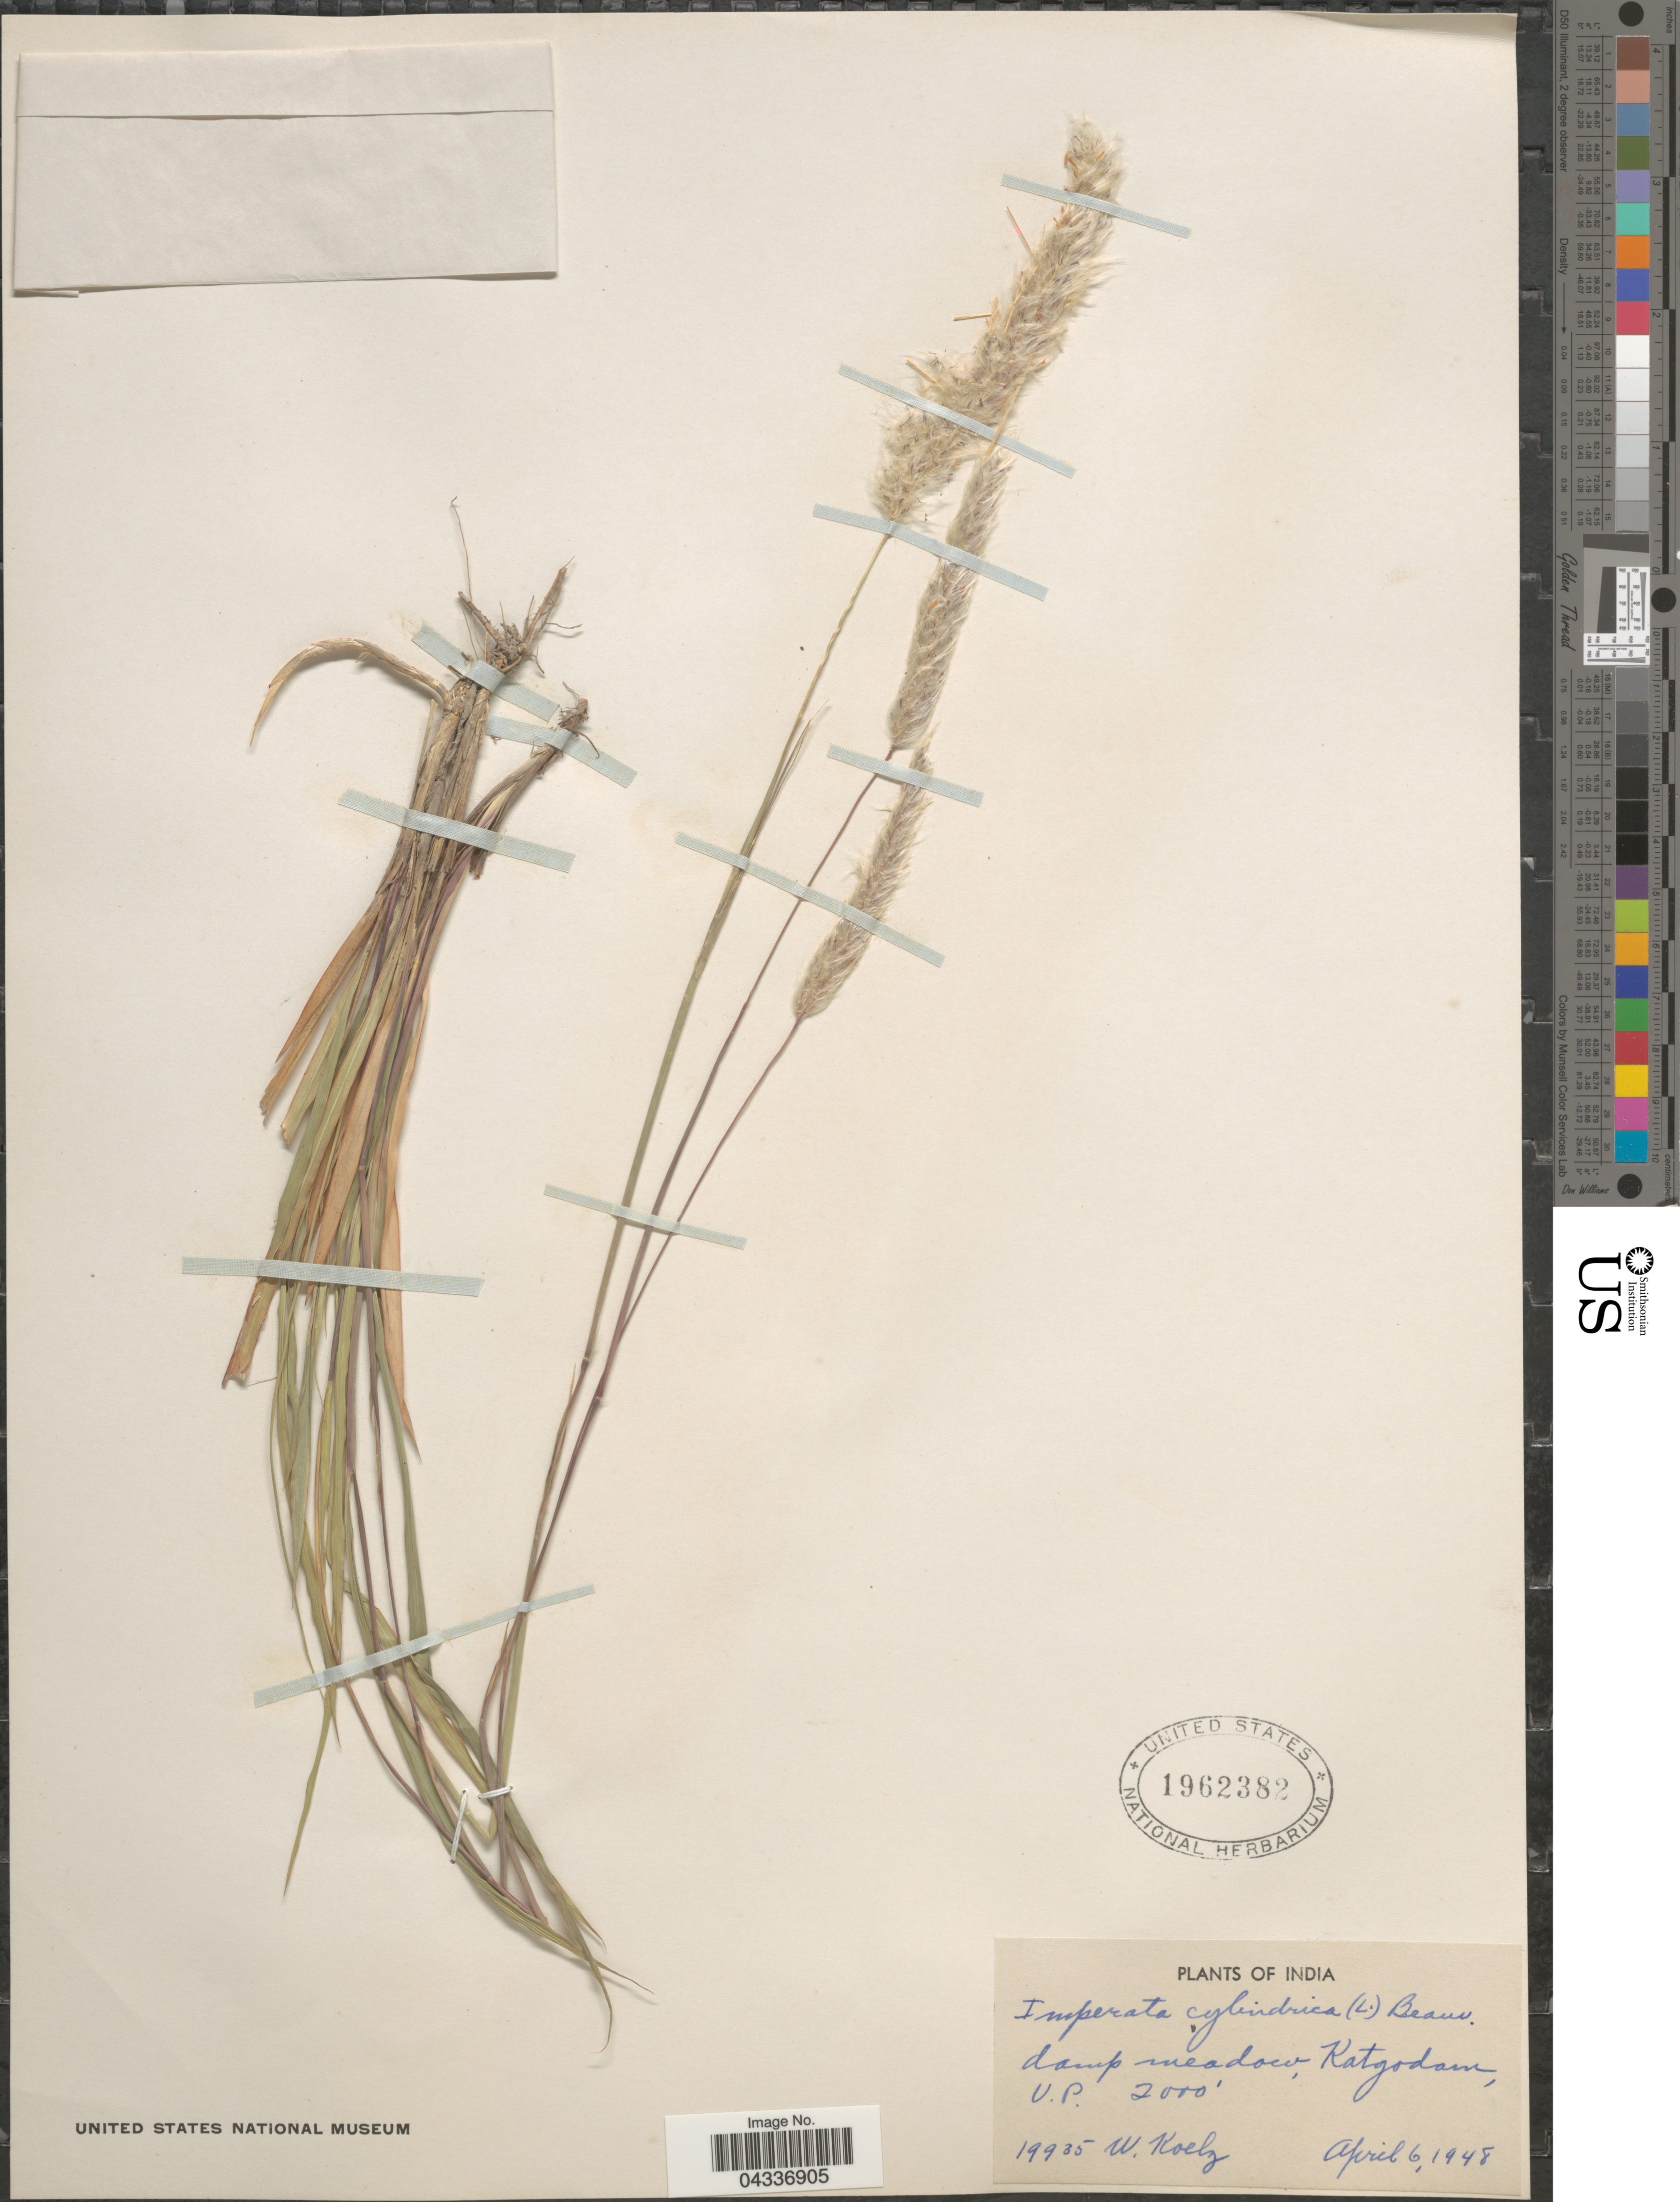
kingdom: Plantae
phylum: Tracheophyta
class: Liliopsida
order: Poales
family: Poaceae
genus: Imperata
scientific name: Imperata cylindrica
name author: (L.) P. Beauv.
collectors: W. Koelz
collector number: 19935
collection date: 1948-04-06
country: India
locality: Damp meadow, Katgodam, U.P.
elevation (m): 610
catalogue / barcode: US 1962382